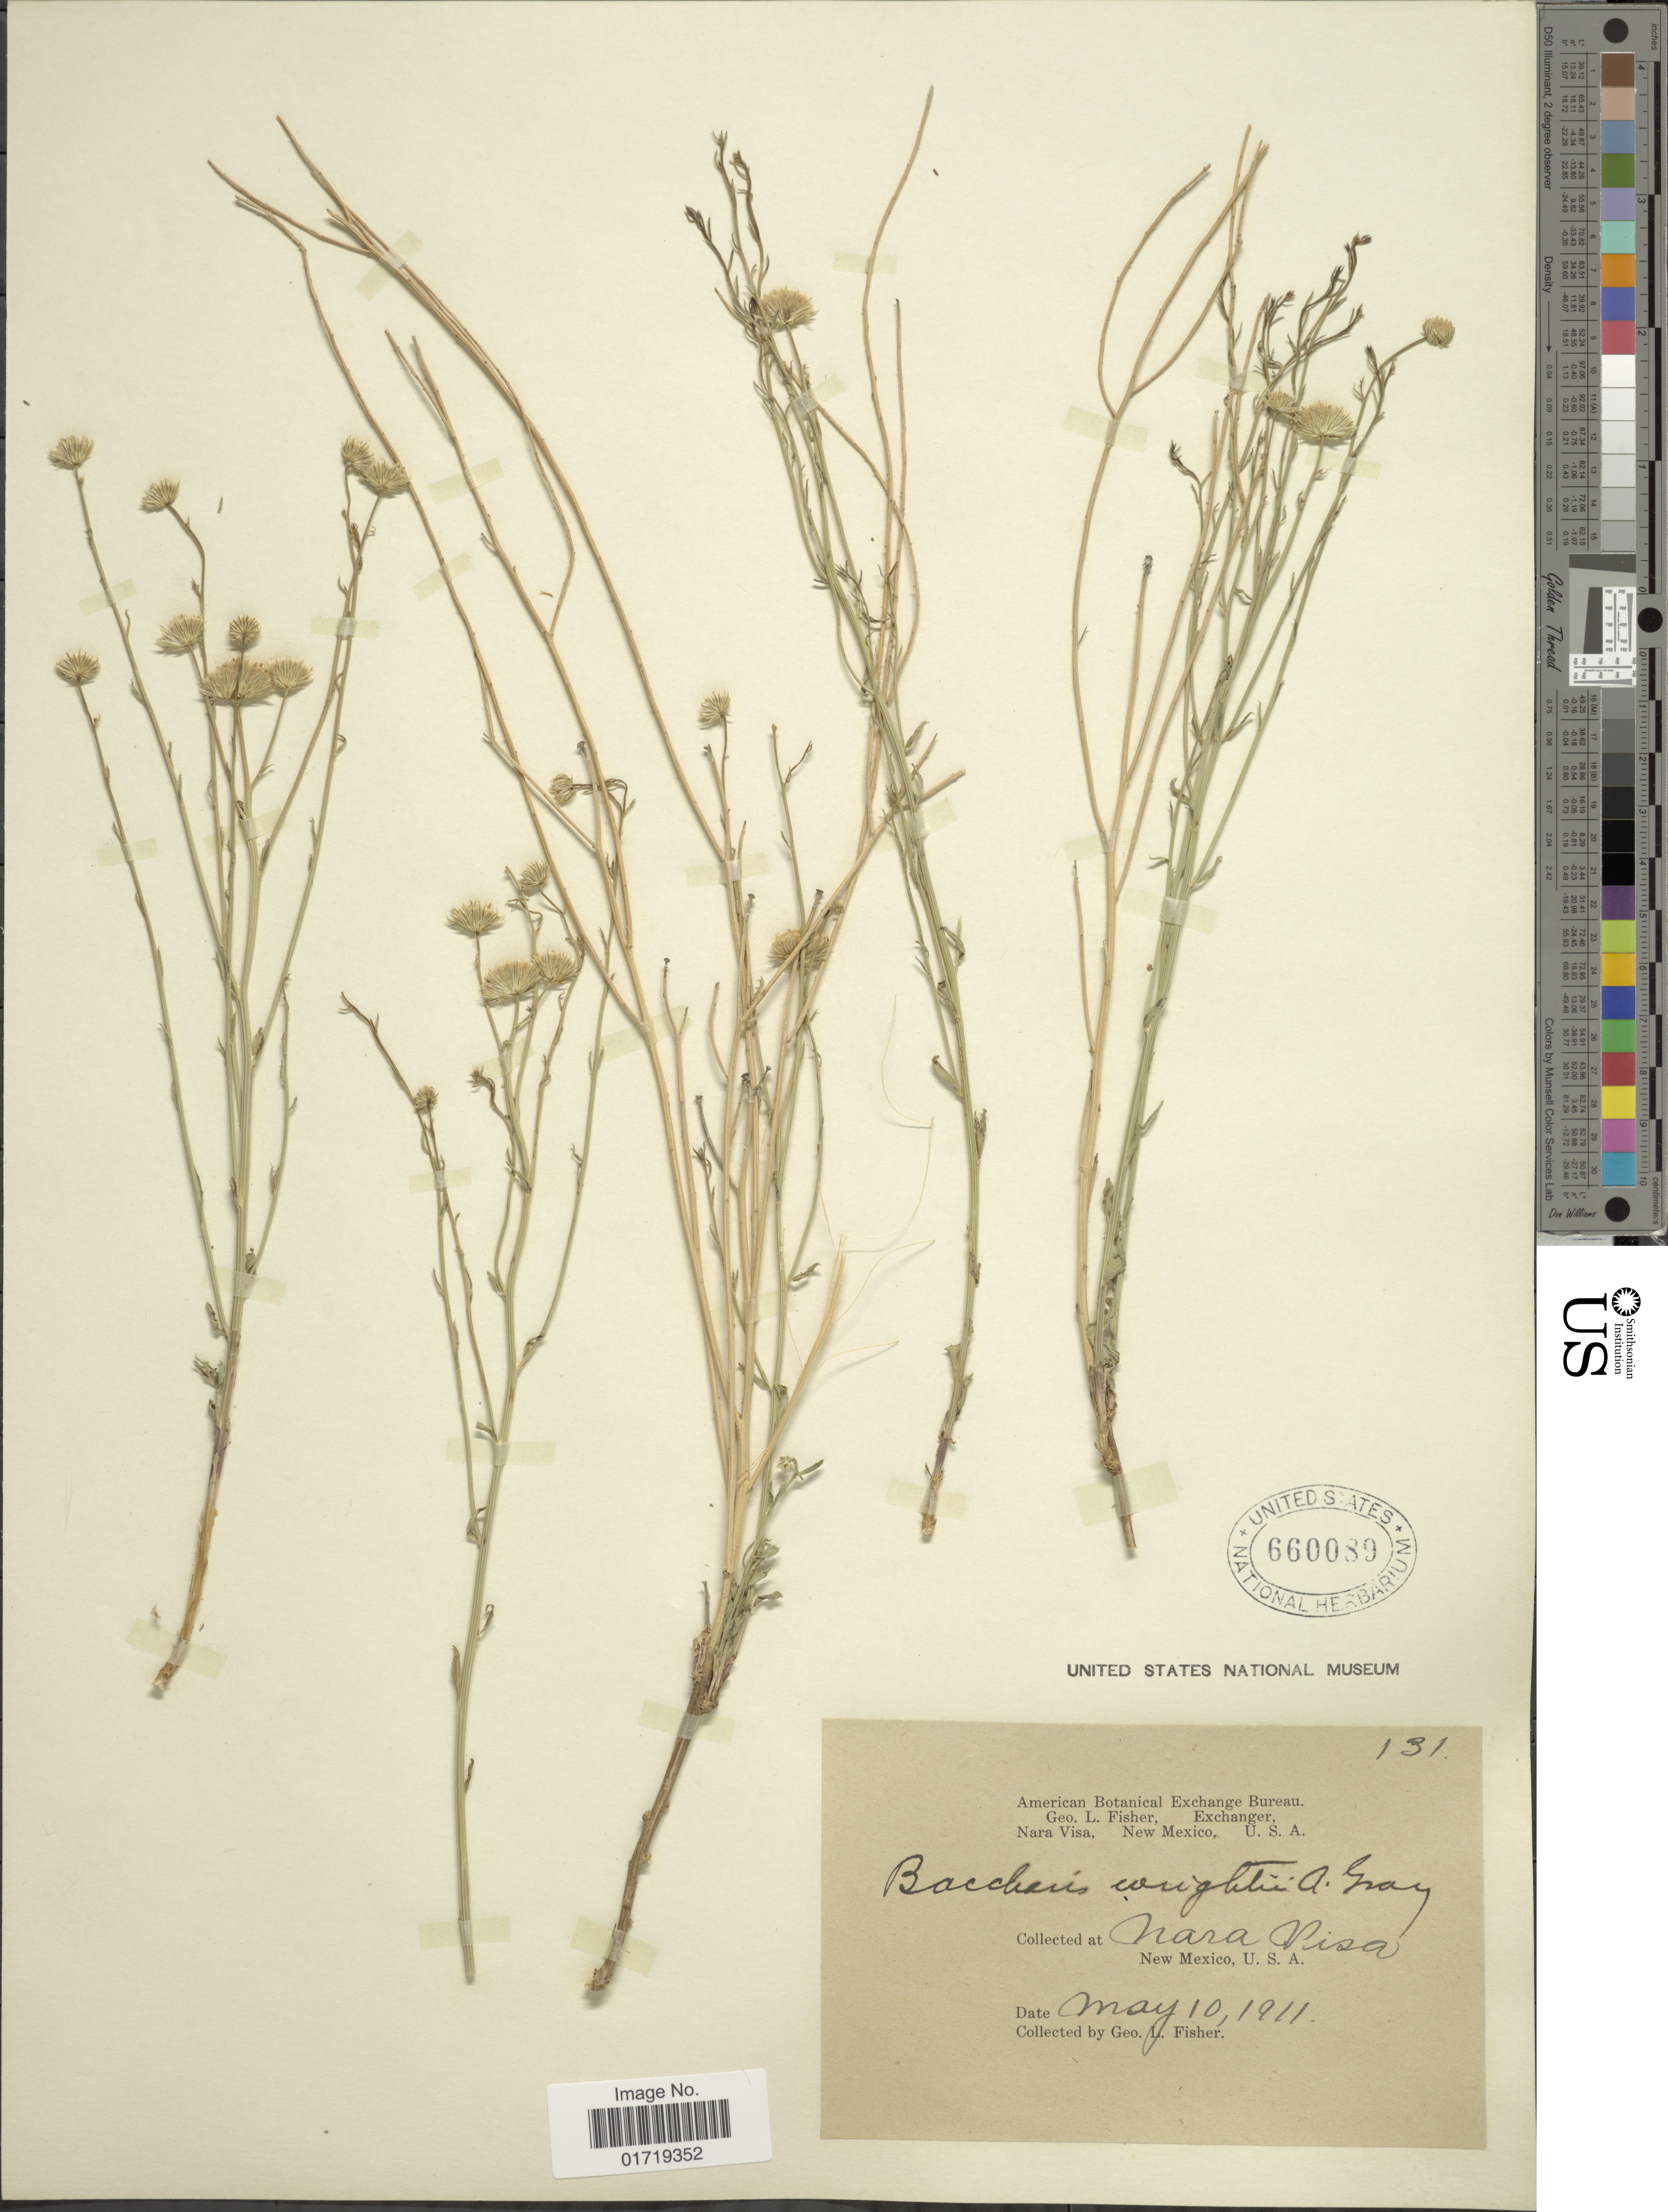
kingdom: Plantae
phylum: Tracheophyta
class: Magnoliopsida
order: Asterales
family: Asteraceae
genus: Baccharis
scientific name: Baccharis wrightii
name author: A. Gray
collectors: G. L. Fisher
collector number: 131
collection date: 1911-05-10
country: United States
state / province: New Mexico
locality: Exchanger, Nara Visa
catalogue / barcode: US 660089